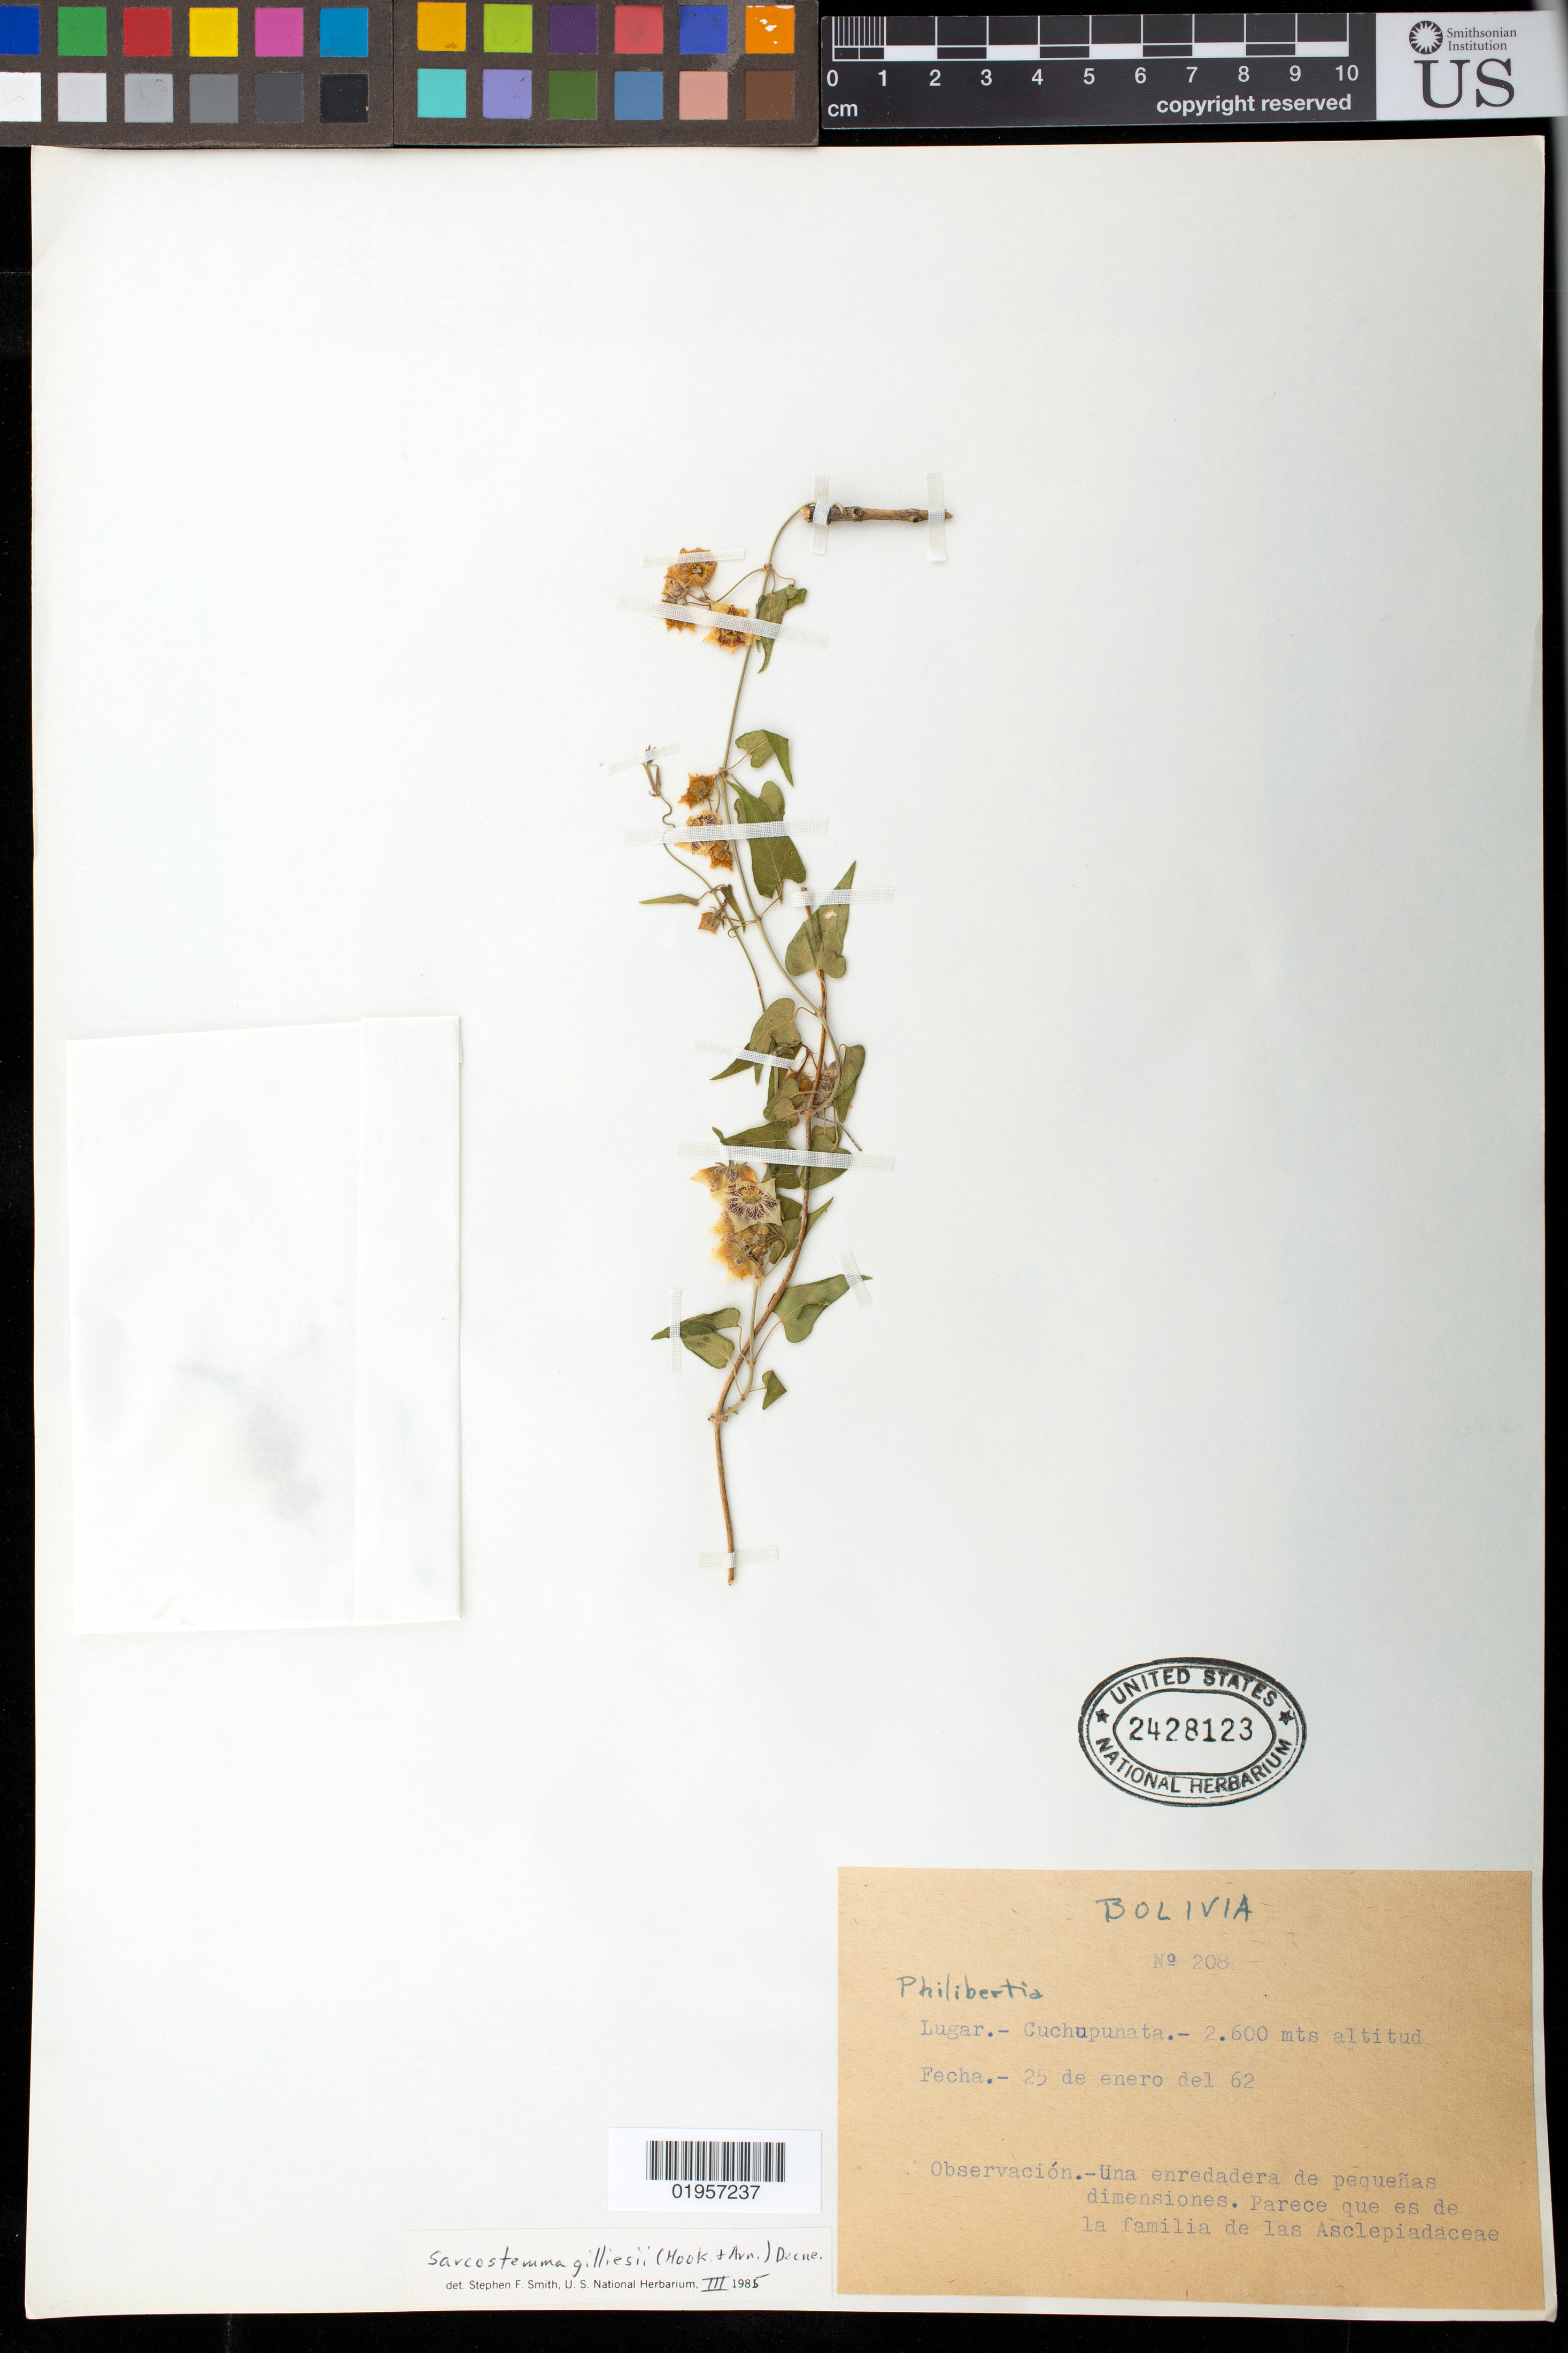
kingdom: Plantae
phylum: Tracheophyta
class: Magnoliopsida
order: Gentianales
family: Apocynaceae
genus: Sarcostemma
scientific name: Sarcostemma gilliesii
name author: (Hook. & Arn.) Decne.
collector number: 208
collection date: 1962-01-25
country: Bolivia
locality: Lugar. Cuchupunata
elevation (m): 2600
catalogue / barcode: US 2428123